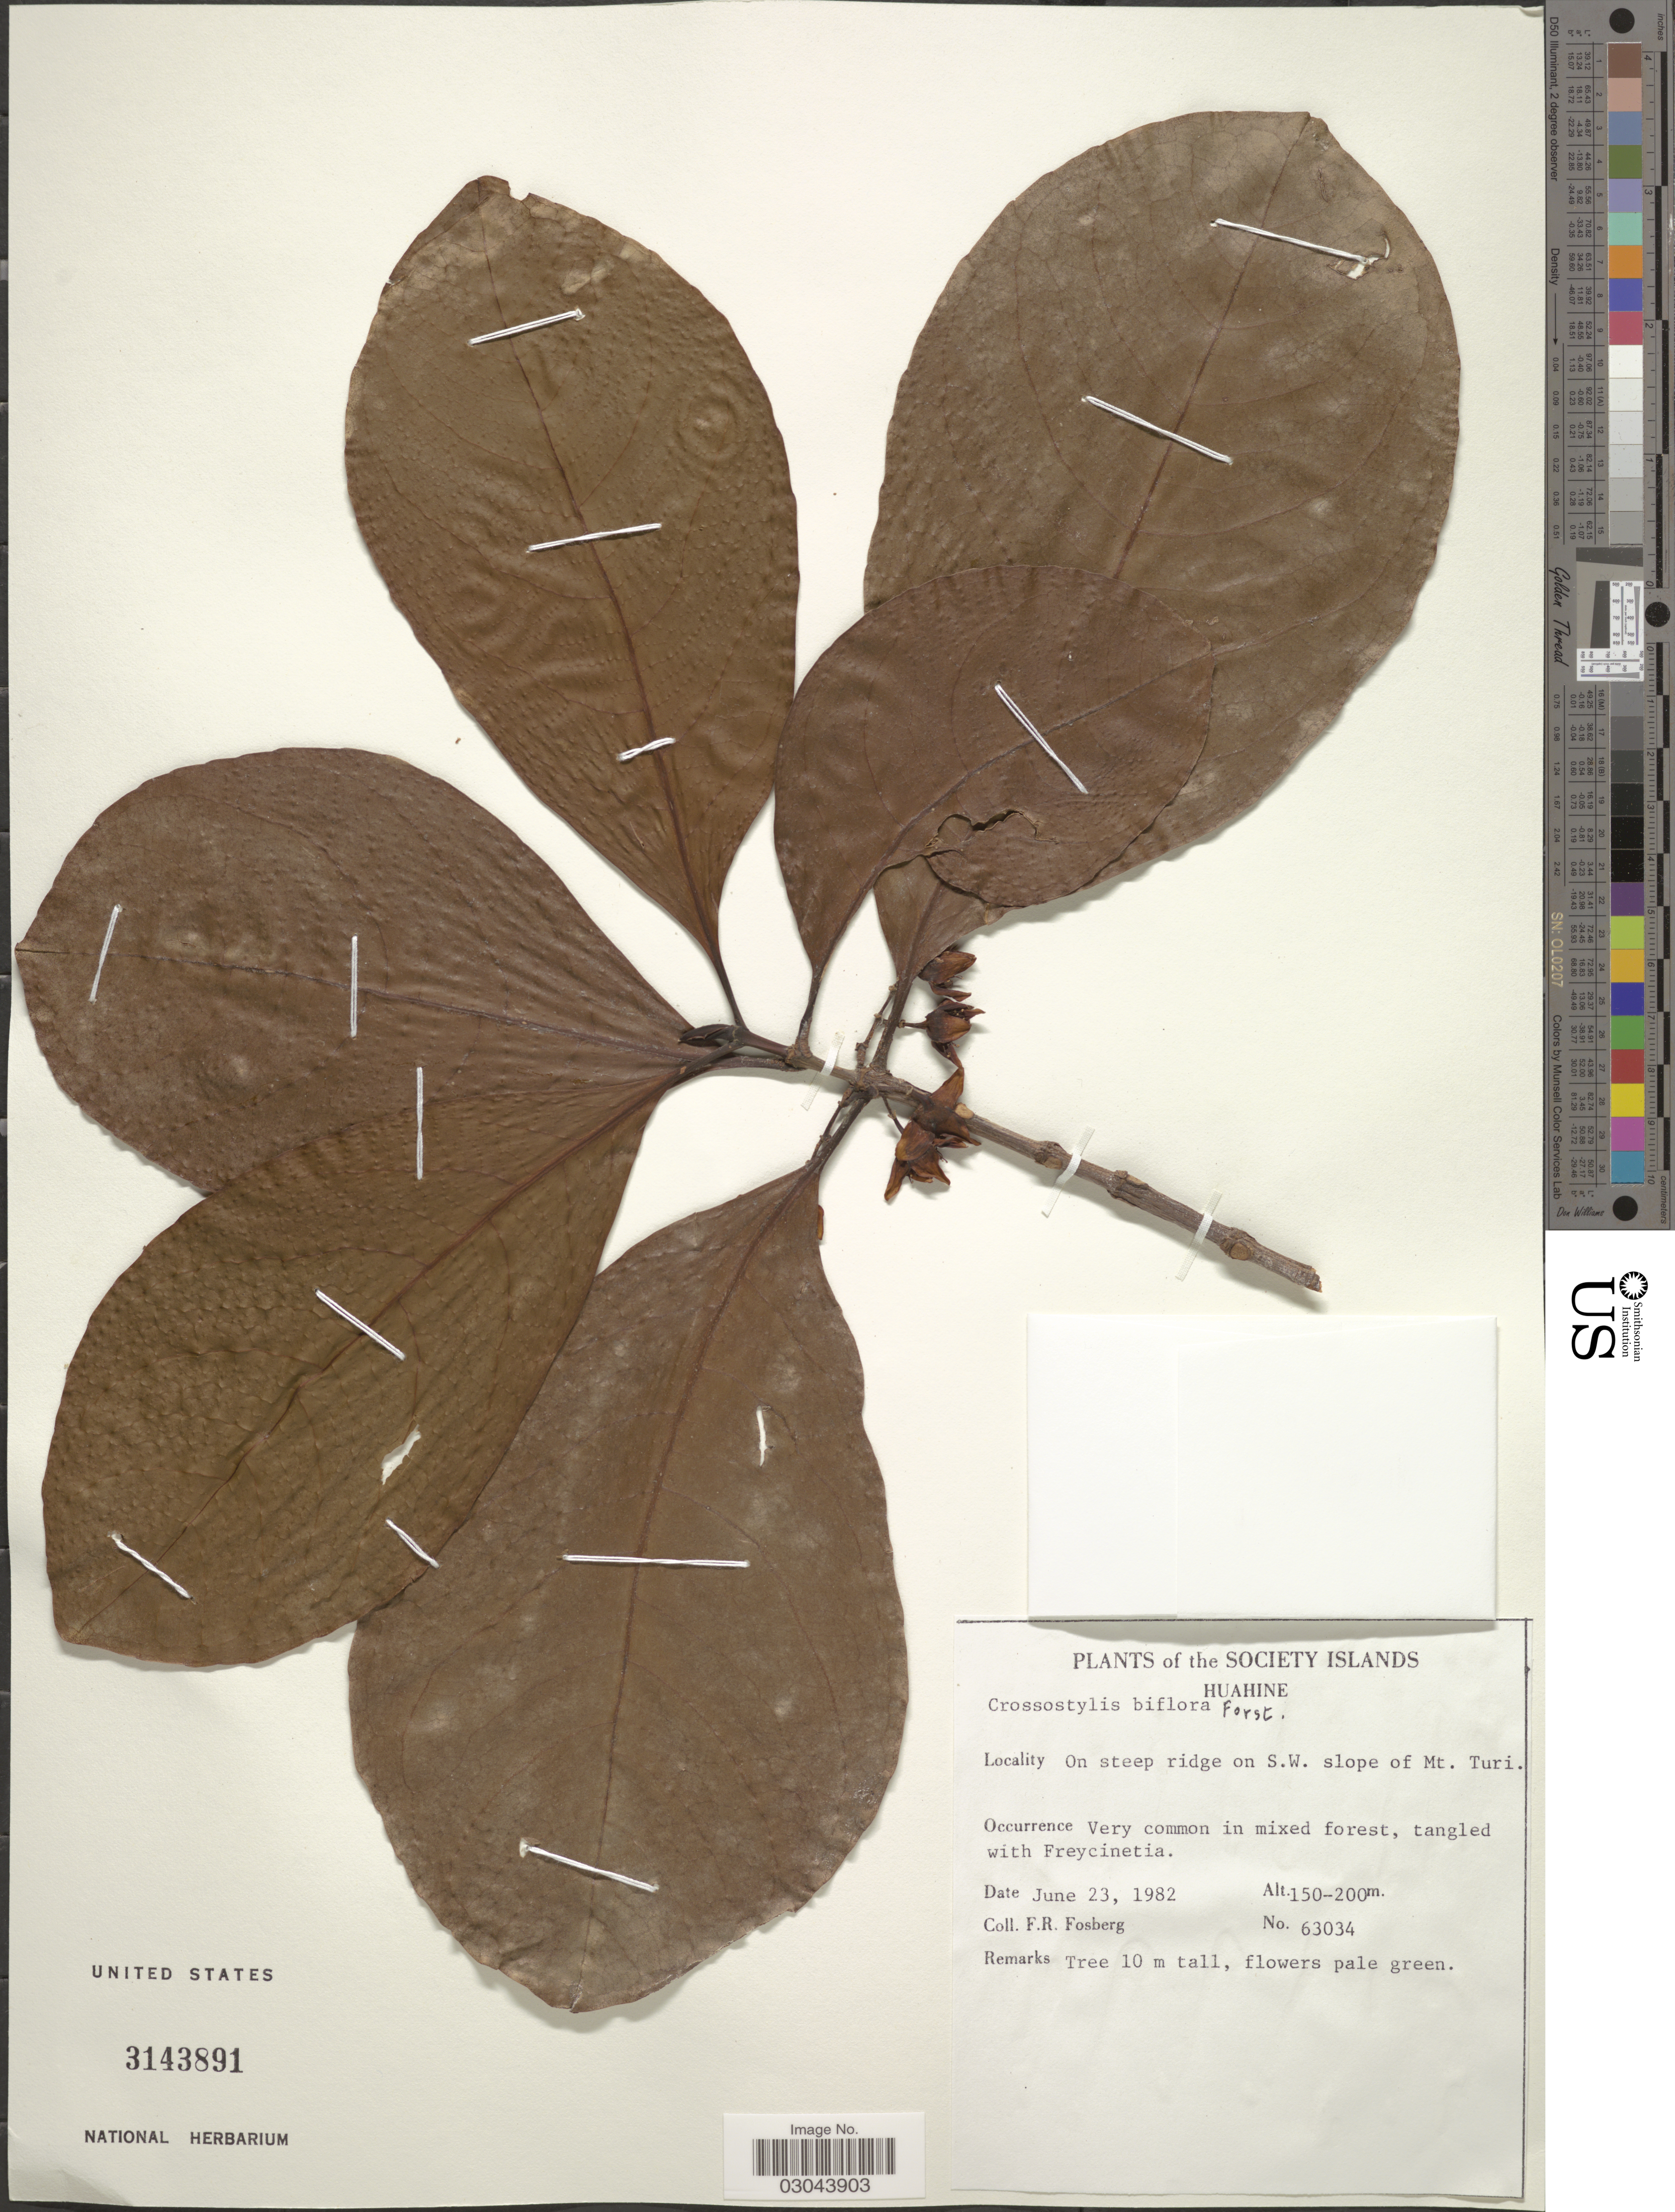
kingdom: Plantae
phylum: Tracheophyta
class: Magnoliopsida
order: Malpighiales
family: Rhizophoraceae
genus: Crossostylis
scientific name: Crossostylis biflora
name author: J.R. Forst. & G. Forst.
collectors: F. R. Fosberg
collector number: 63034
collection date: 1982-06-23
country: French Polynesia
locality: Society Islands. Huahine. On steep ridge on S.W. slope of Mt. Turi.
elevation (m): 150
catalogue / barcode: US 3143891